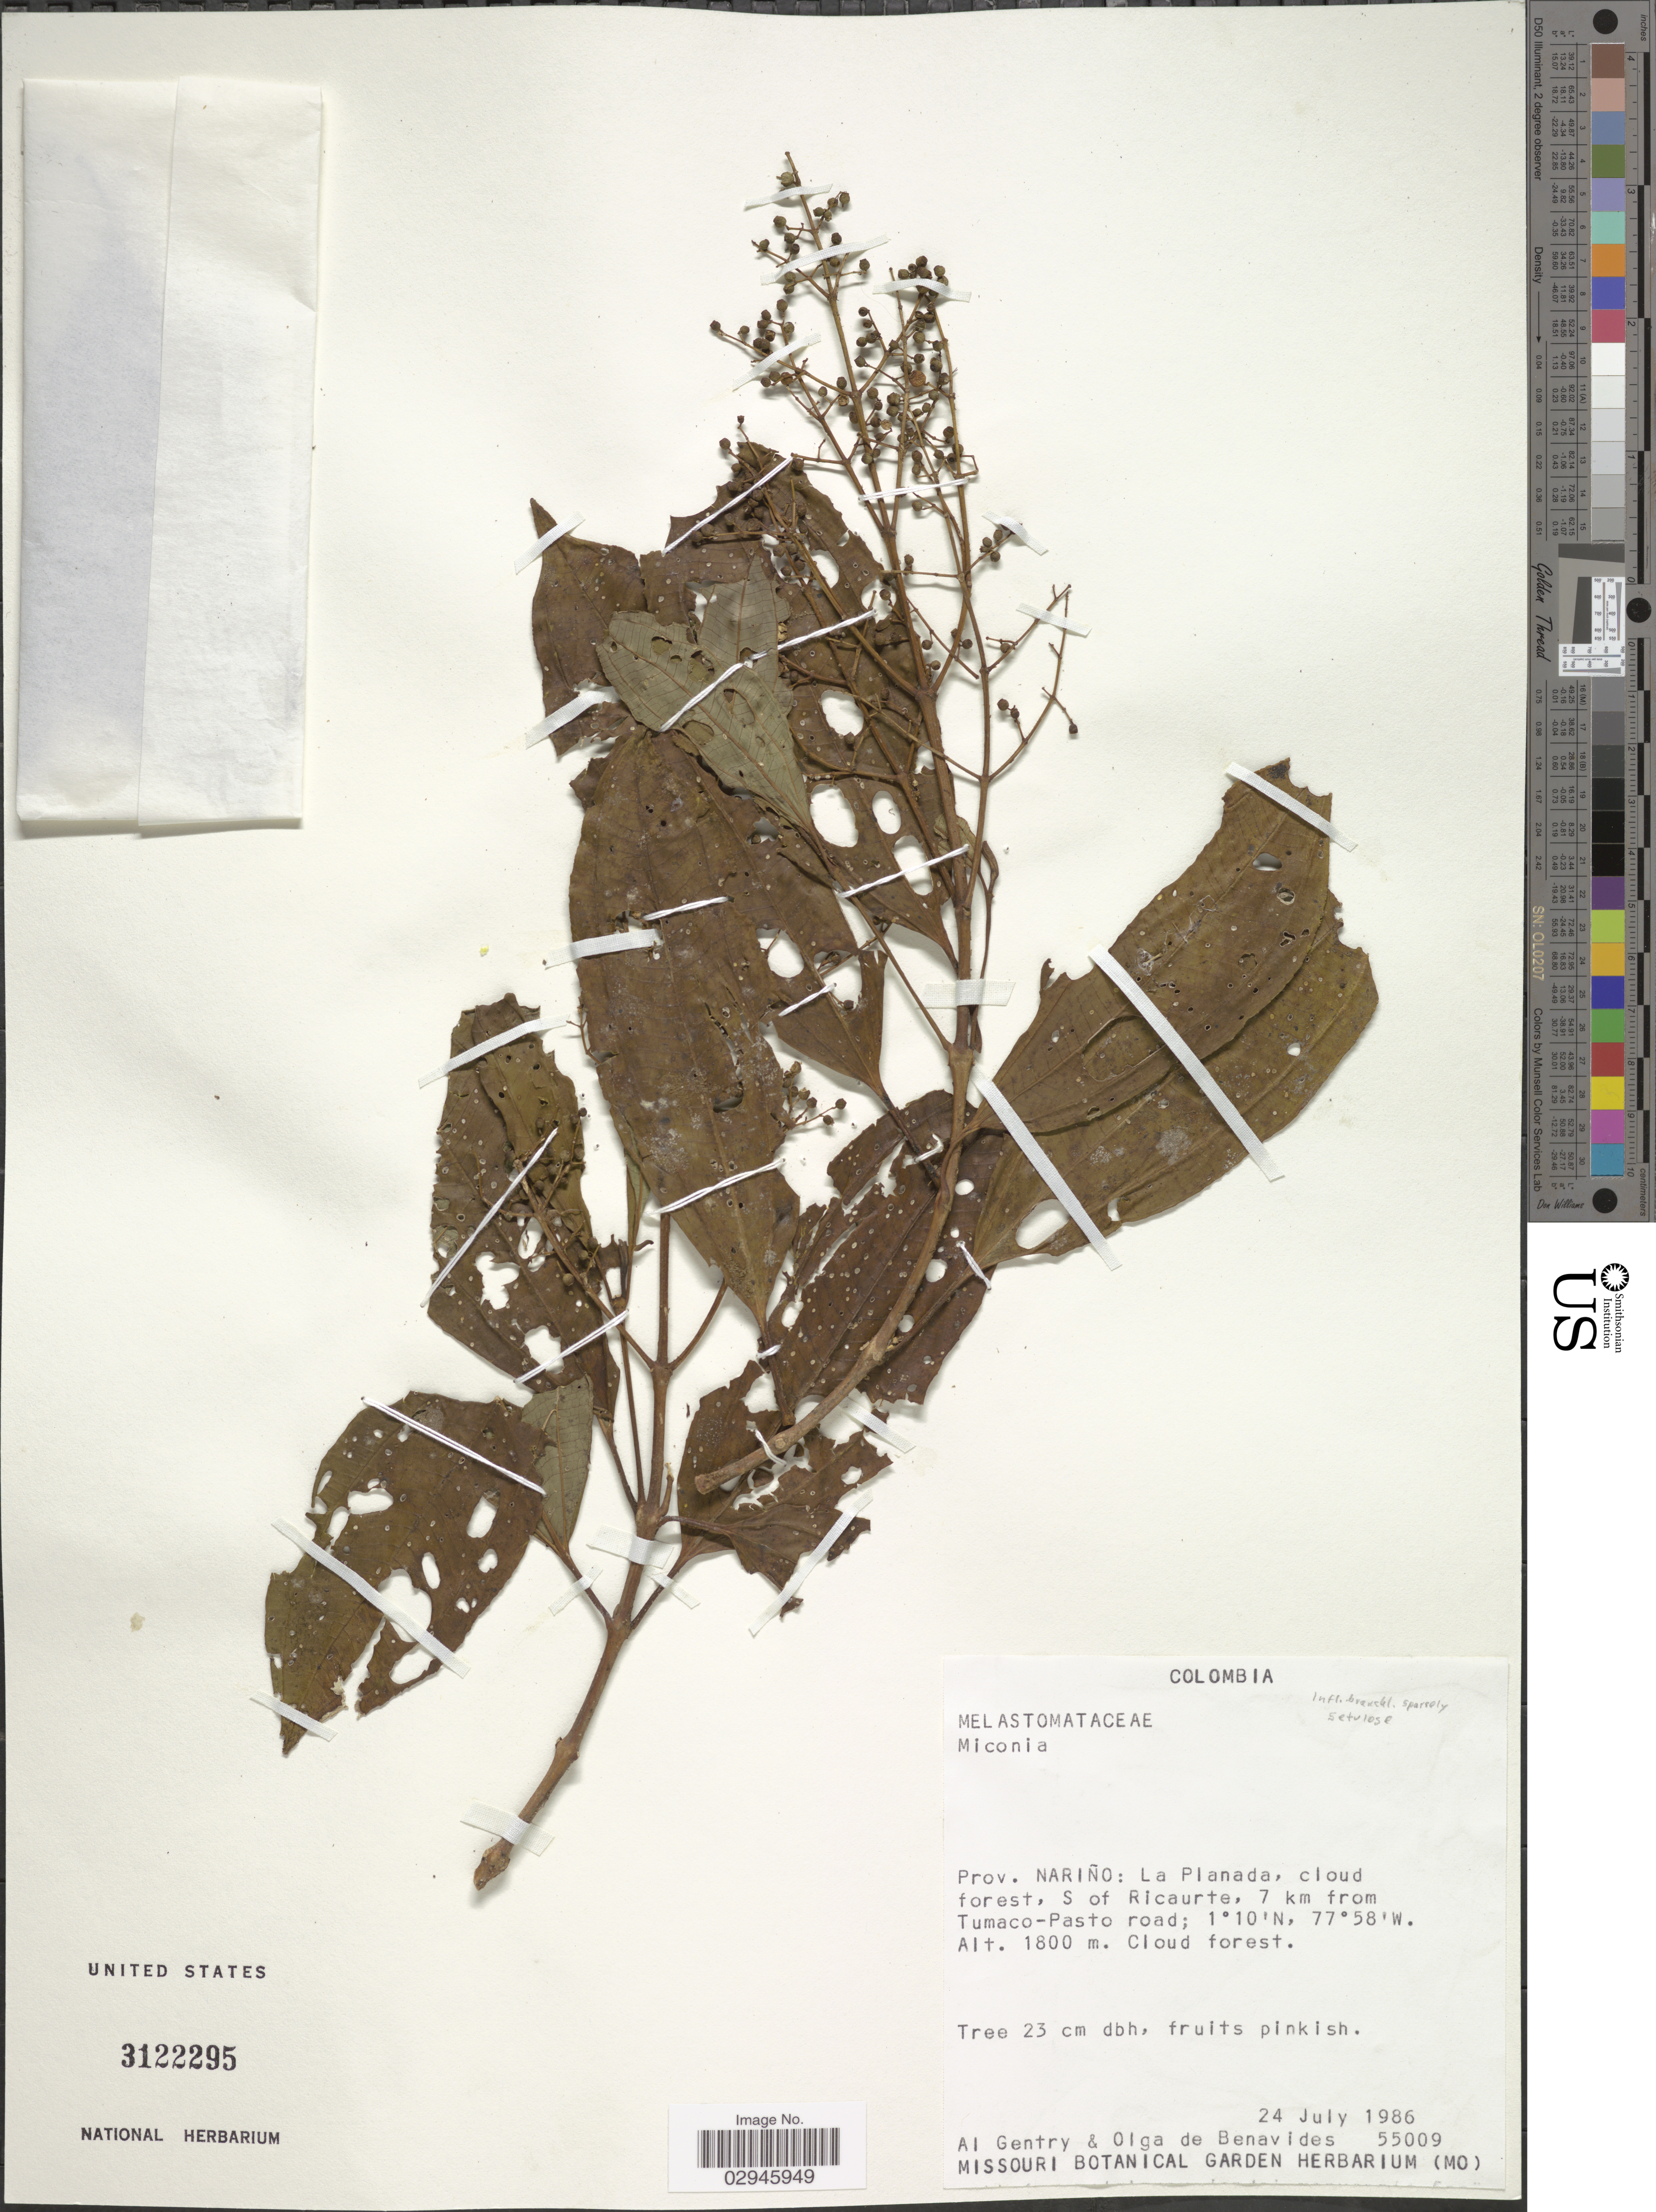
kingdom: Plantae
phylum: Tracheophyta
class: Magnoliopsida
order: Myrtales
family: Melastomataceae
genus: Miconia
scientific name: Miconia sp.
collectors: A. H. Gentry & Olga S. de Benavides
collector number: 55009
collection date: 1986-07-24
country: Colombia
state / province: Nariño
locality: La Planada, S of Ricaurte, 7 km from Tumaco-Pasto road.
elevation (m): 1800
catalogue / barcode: US 3122295